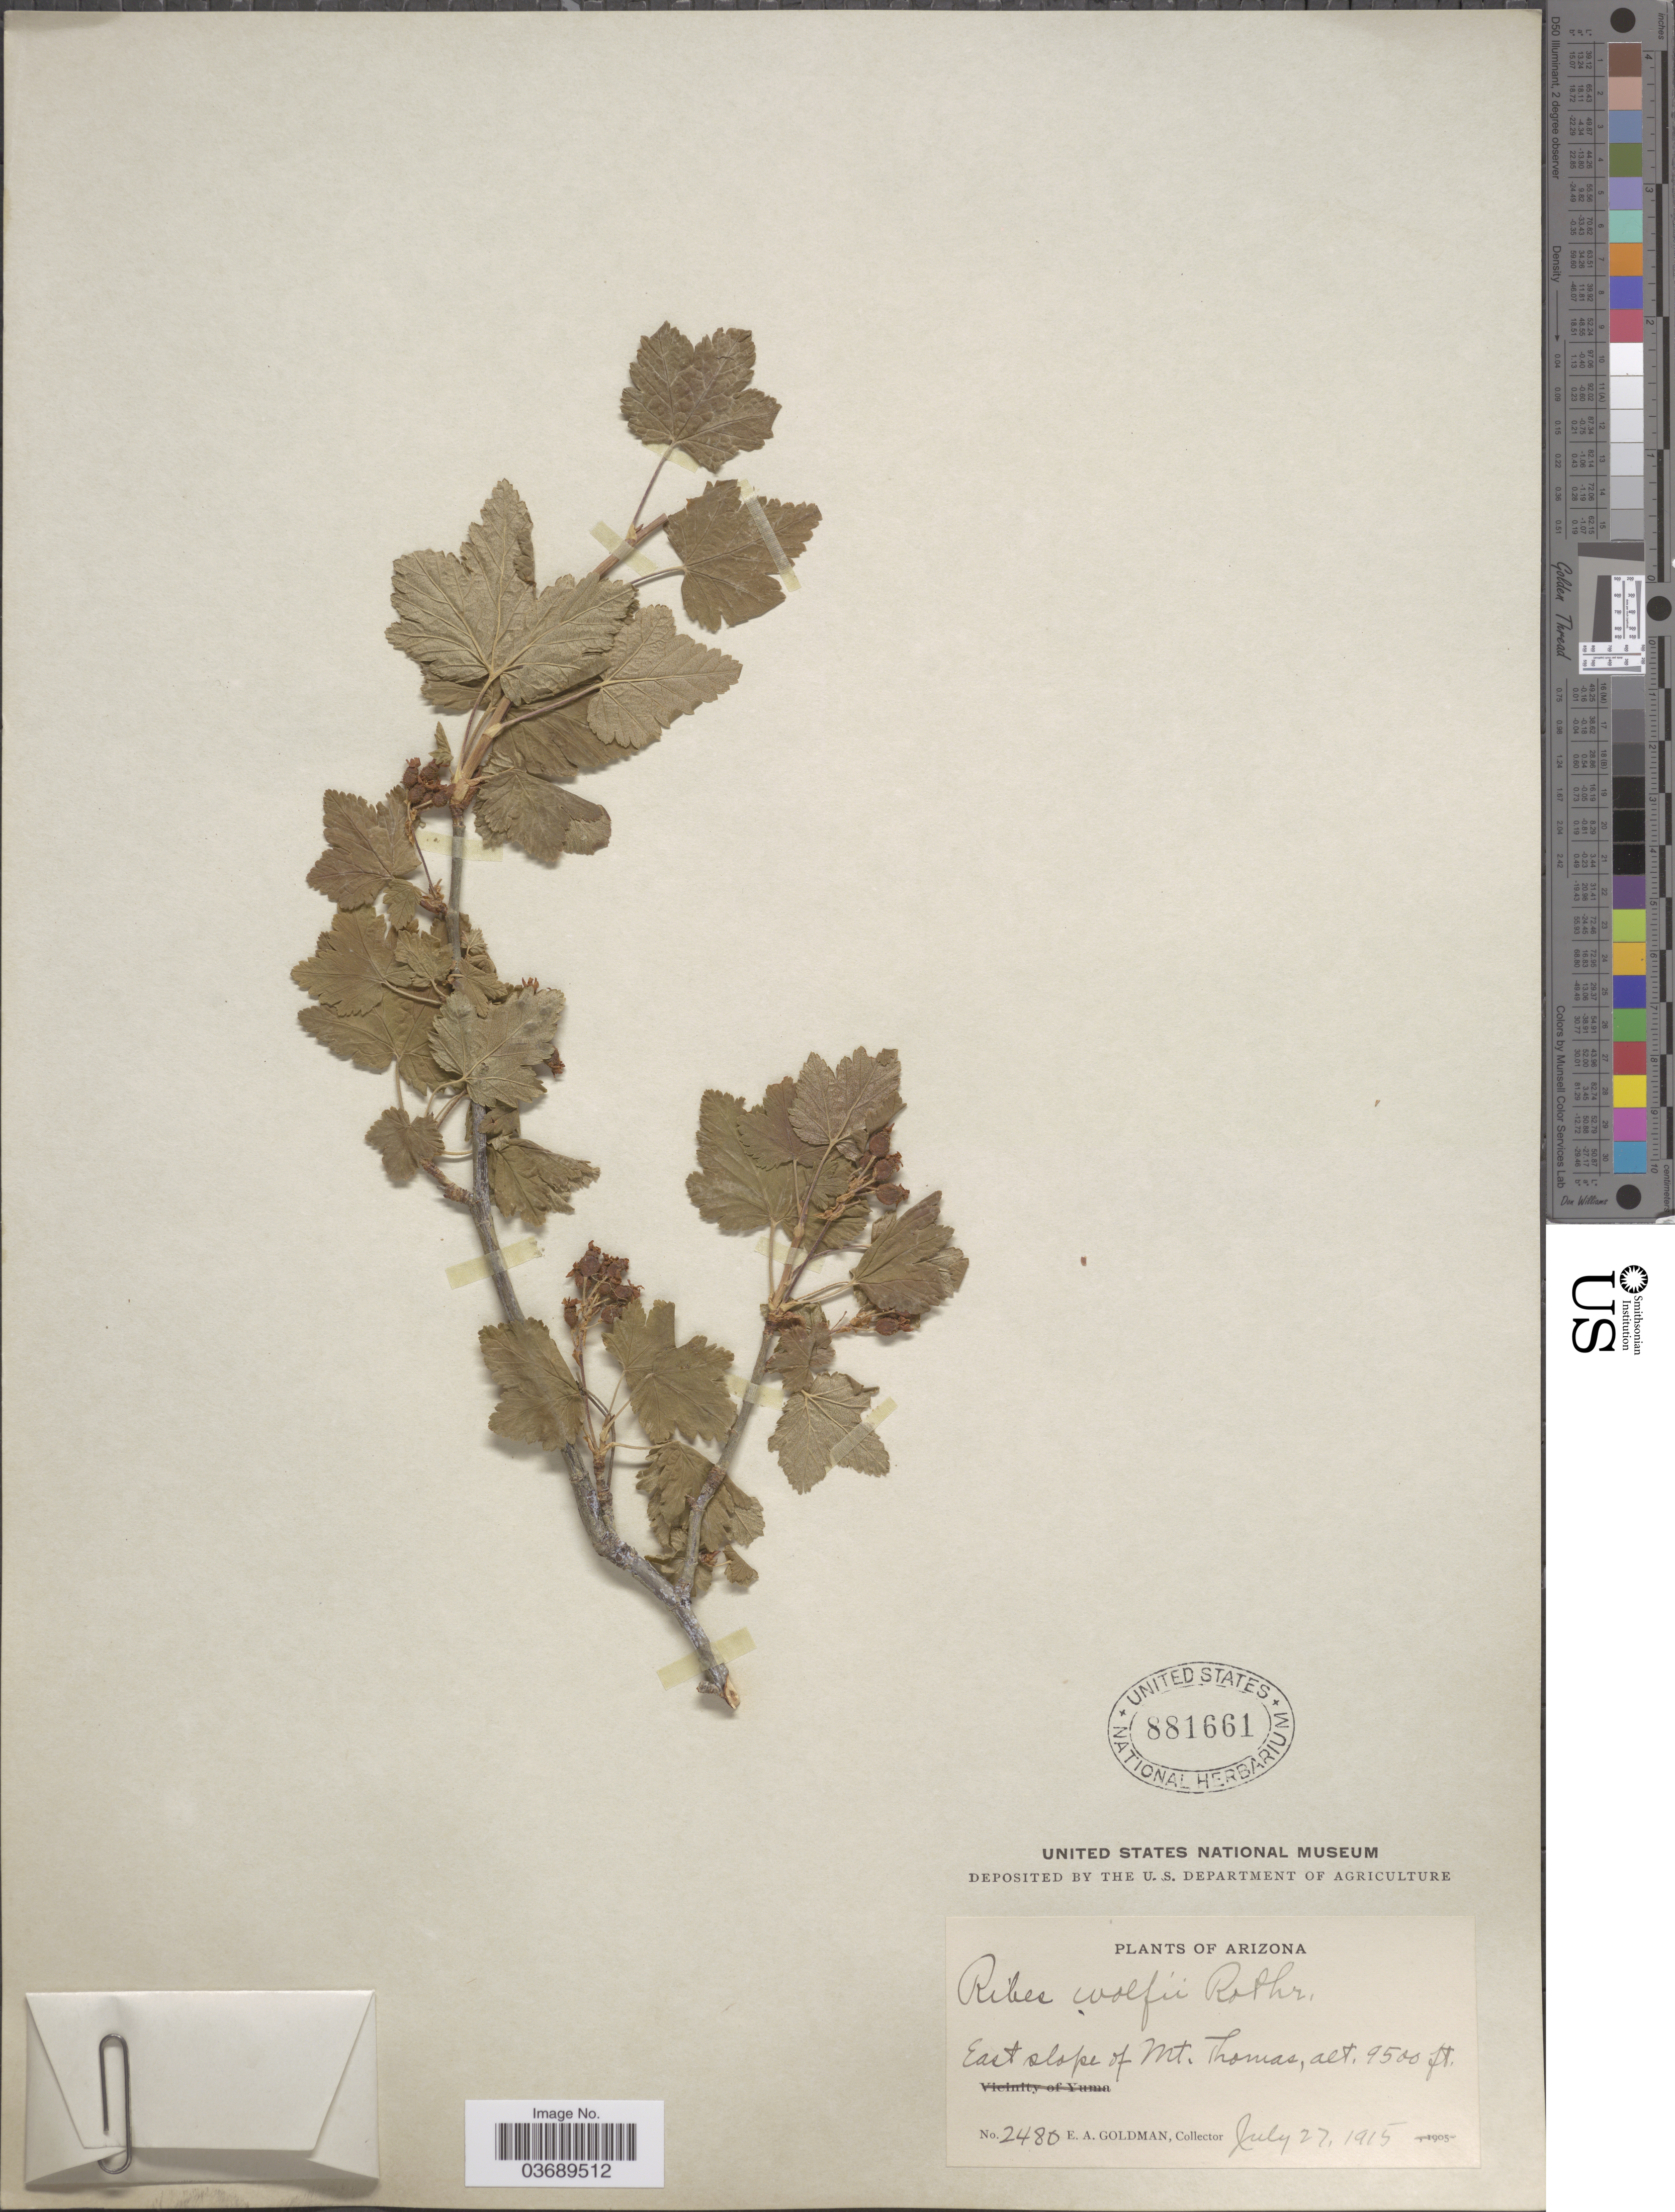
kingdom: Plantae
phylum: Tracheophyta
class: Magnoliopsida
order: Saxifragales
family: Grossulariaceae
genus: Ribes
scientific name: Ribes wolfii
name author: Rothr.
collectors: E. A. Goldman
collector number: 2480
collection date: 1915-07-27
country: United States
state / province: Arizona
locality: East slope of Mt. Thomas.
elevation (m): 2896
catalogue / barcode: US 881661